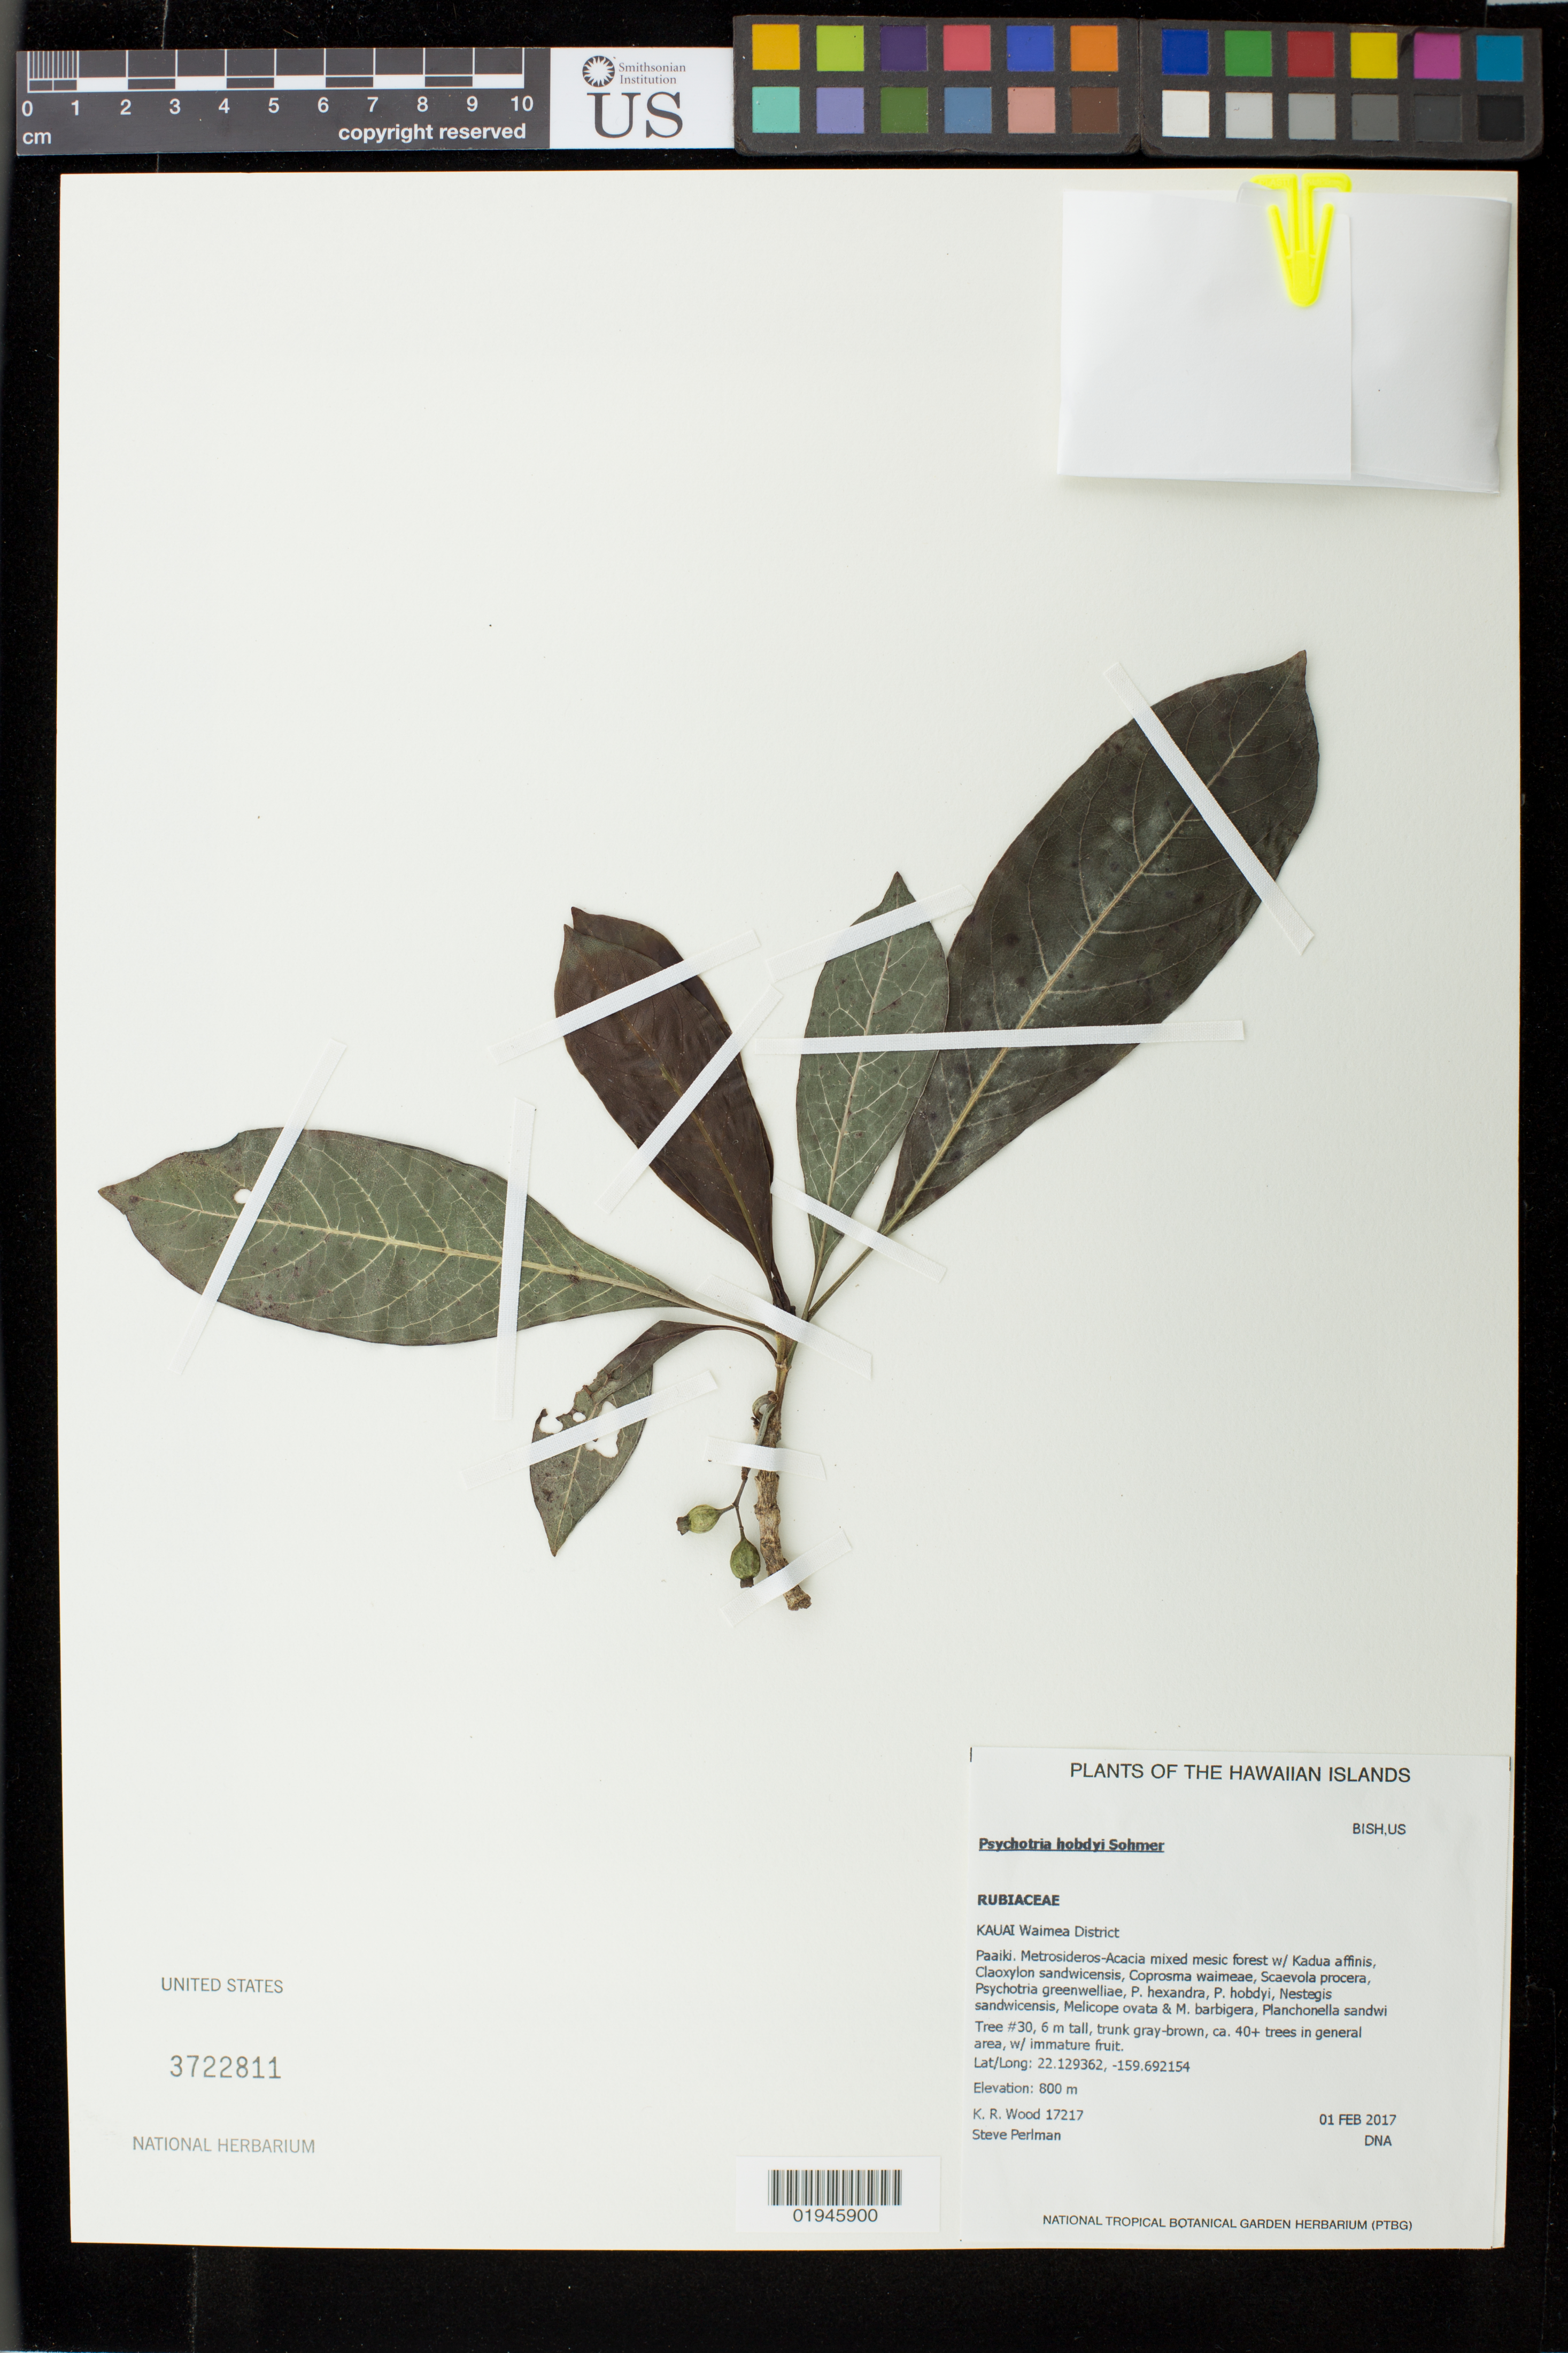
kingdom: Plantae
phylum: Tracheophyta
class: Magnoliopsida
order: Gentianales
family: Rubiaceae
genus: Psychotria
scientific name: Psychotria hobdyi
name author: Sohmer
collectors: K. R. Wood & S. P. Perlman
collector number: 17217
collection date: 2017-02-01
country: United States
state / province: Hawaii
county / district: Kauai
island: Kaua'i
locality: Paaiki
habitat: Mixed mesic forest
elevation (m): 800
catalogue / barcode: US 3722811